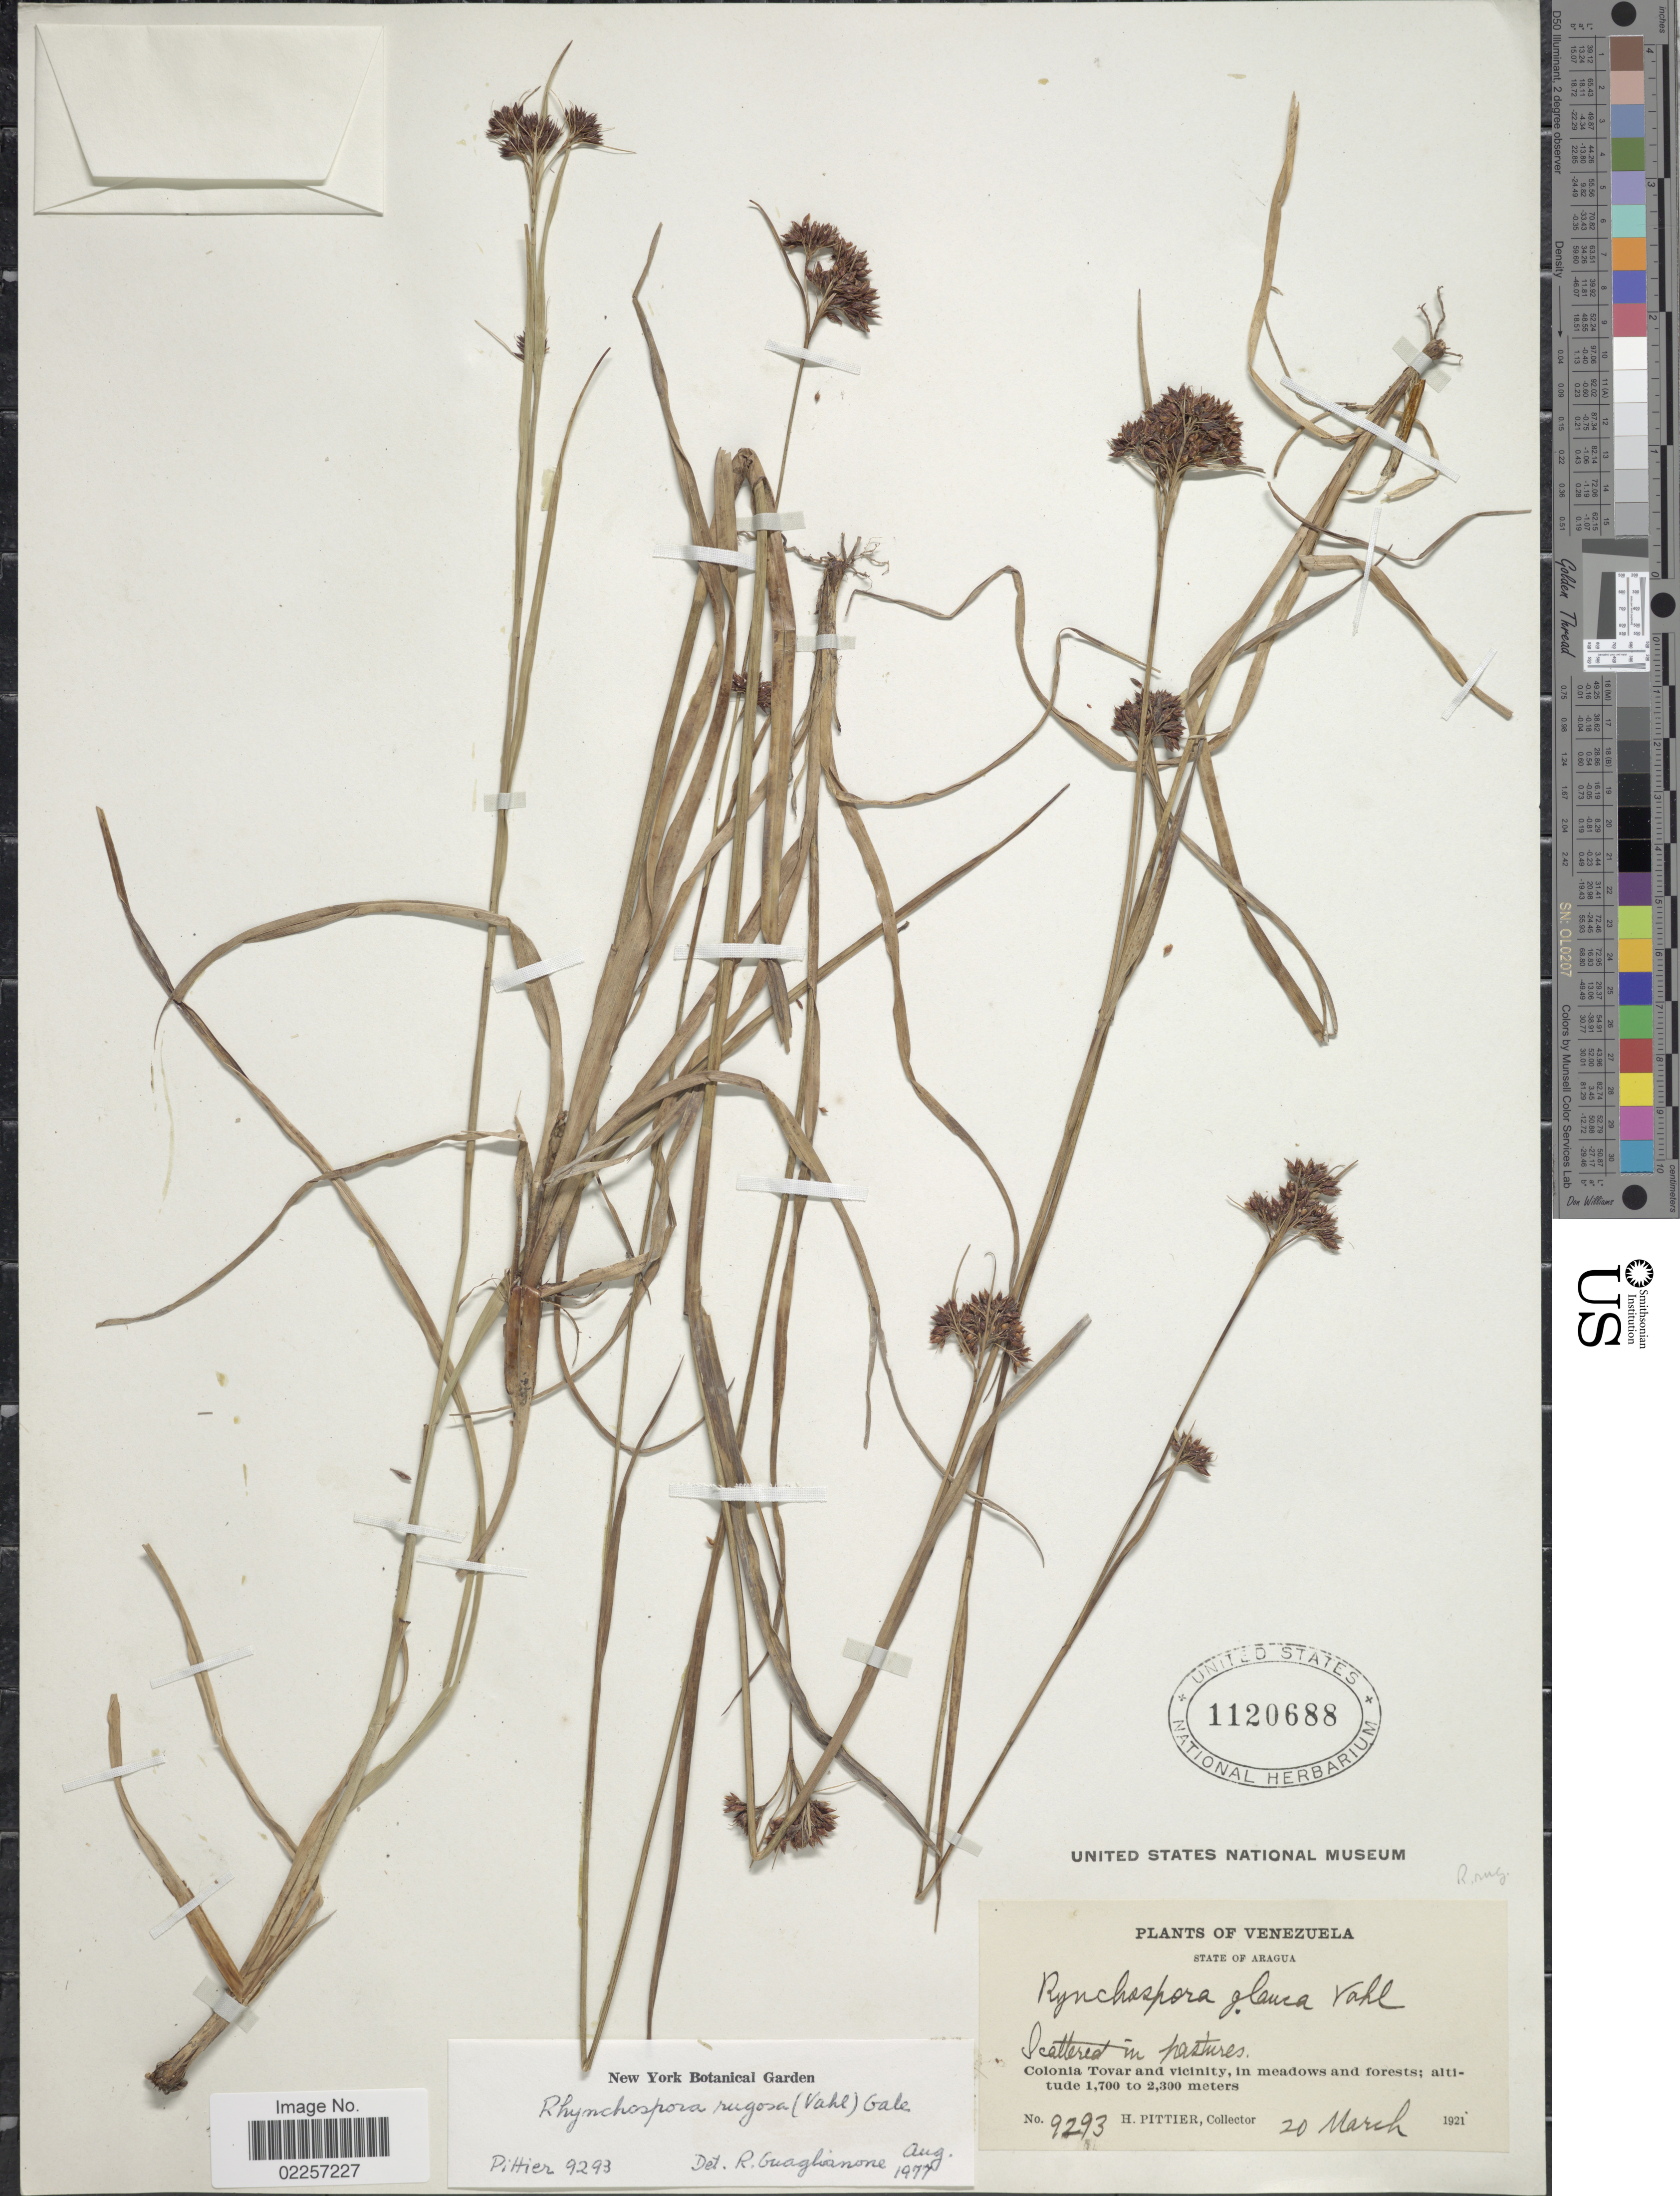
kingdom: Plantae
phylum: Tracheophyta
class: Liliopsida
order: Poales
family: Cyperaceae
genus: Rhynchospora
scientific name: Rhynchospora rugosa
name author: (Vahl) Gale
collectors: H. F. Pittier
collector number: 9293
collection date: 1921-03-20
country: Venezuela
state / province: Aragua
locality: Scattered in pastures, Colonia Tovar and vicinity, in meadows and forests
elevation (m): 1700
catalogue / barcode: US 1120688